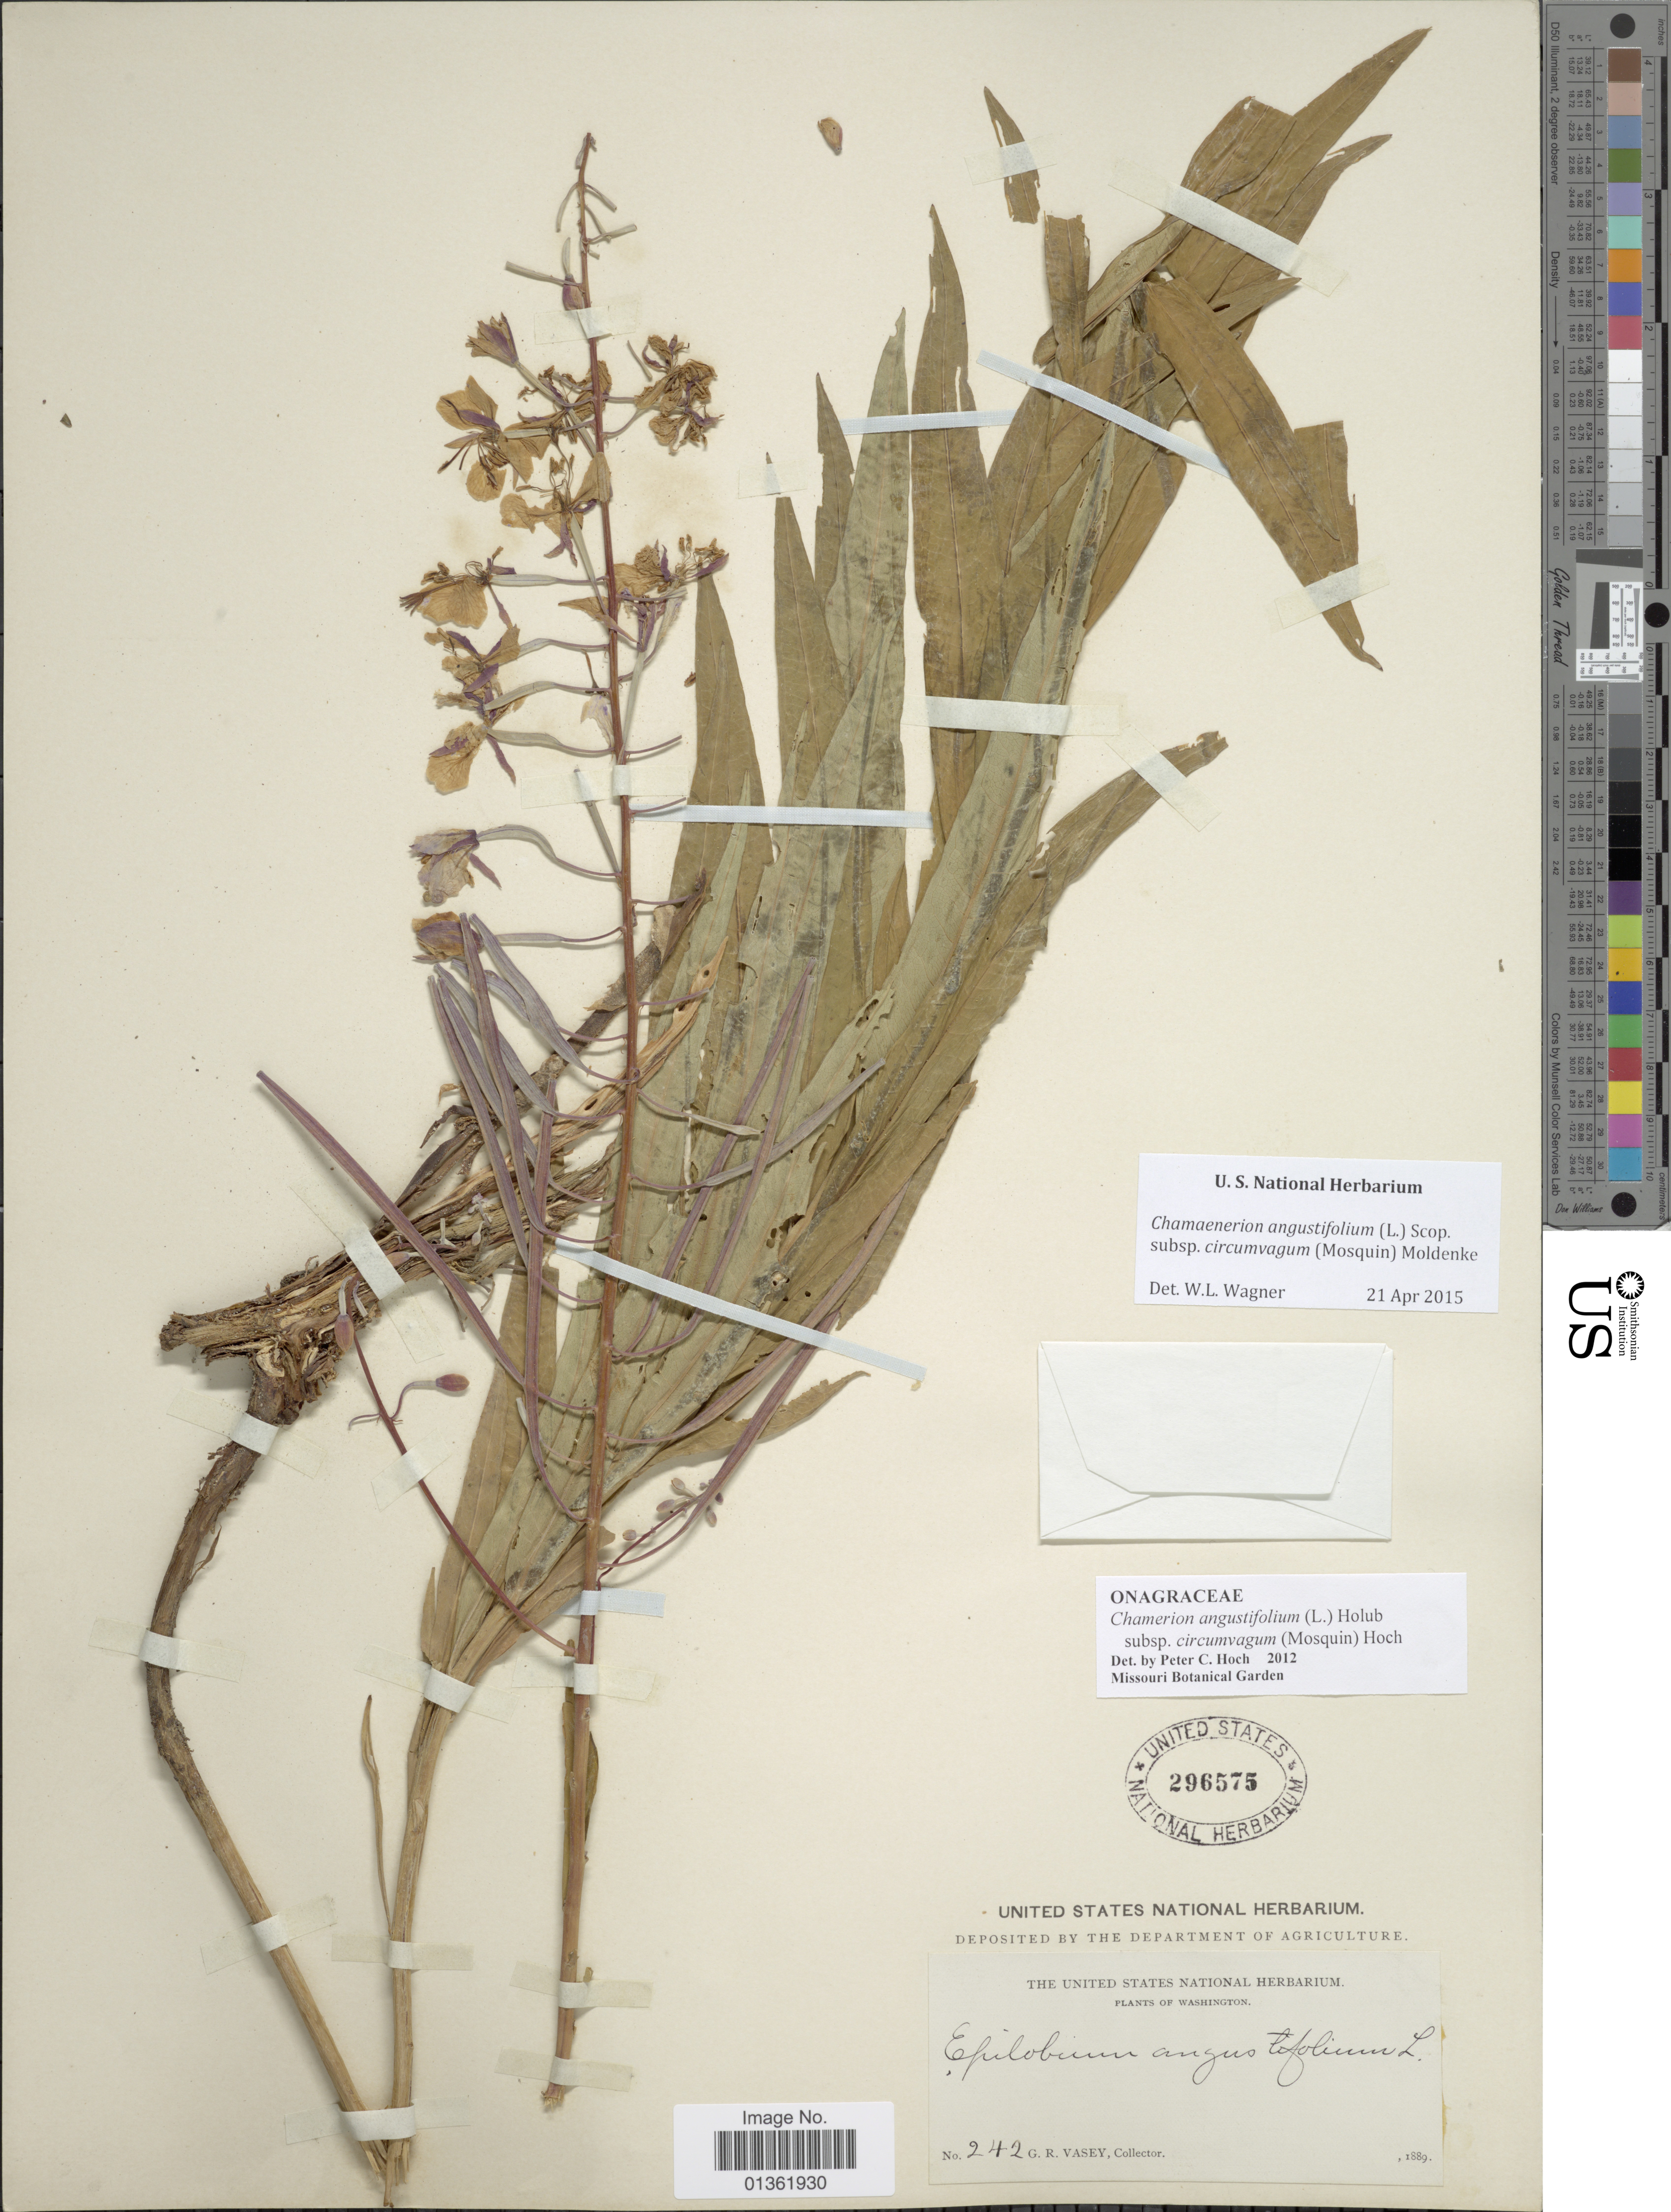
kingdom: Plantae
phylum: Tracheophyta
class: Magnoliopsida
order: Myrtales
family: Onagraceae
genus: Chamaenerion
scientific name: Chamaenerion angustifolium subsp. circumvagum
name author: (Mosquin) Moldenke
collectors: G. R. Vasey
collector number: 242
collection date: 1889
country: United States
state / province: Washington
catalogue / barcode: US 296575